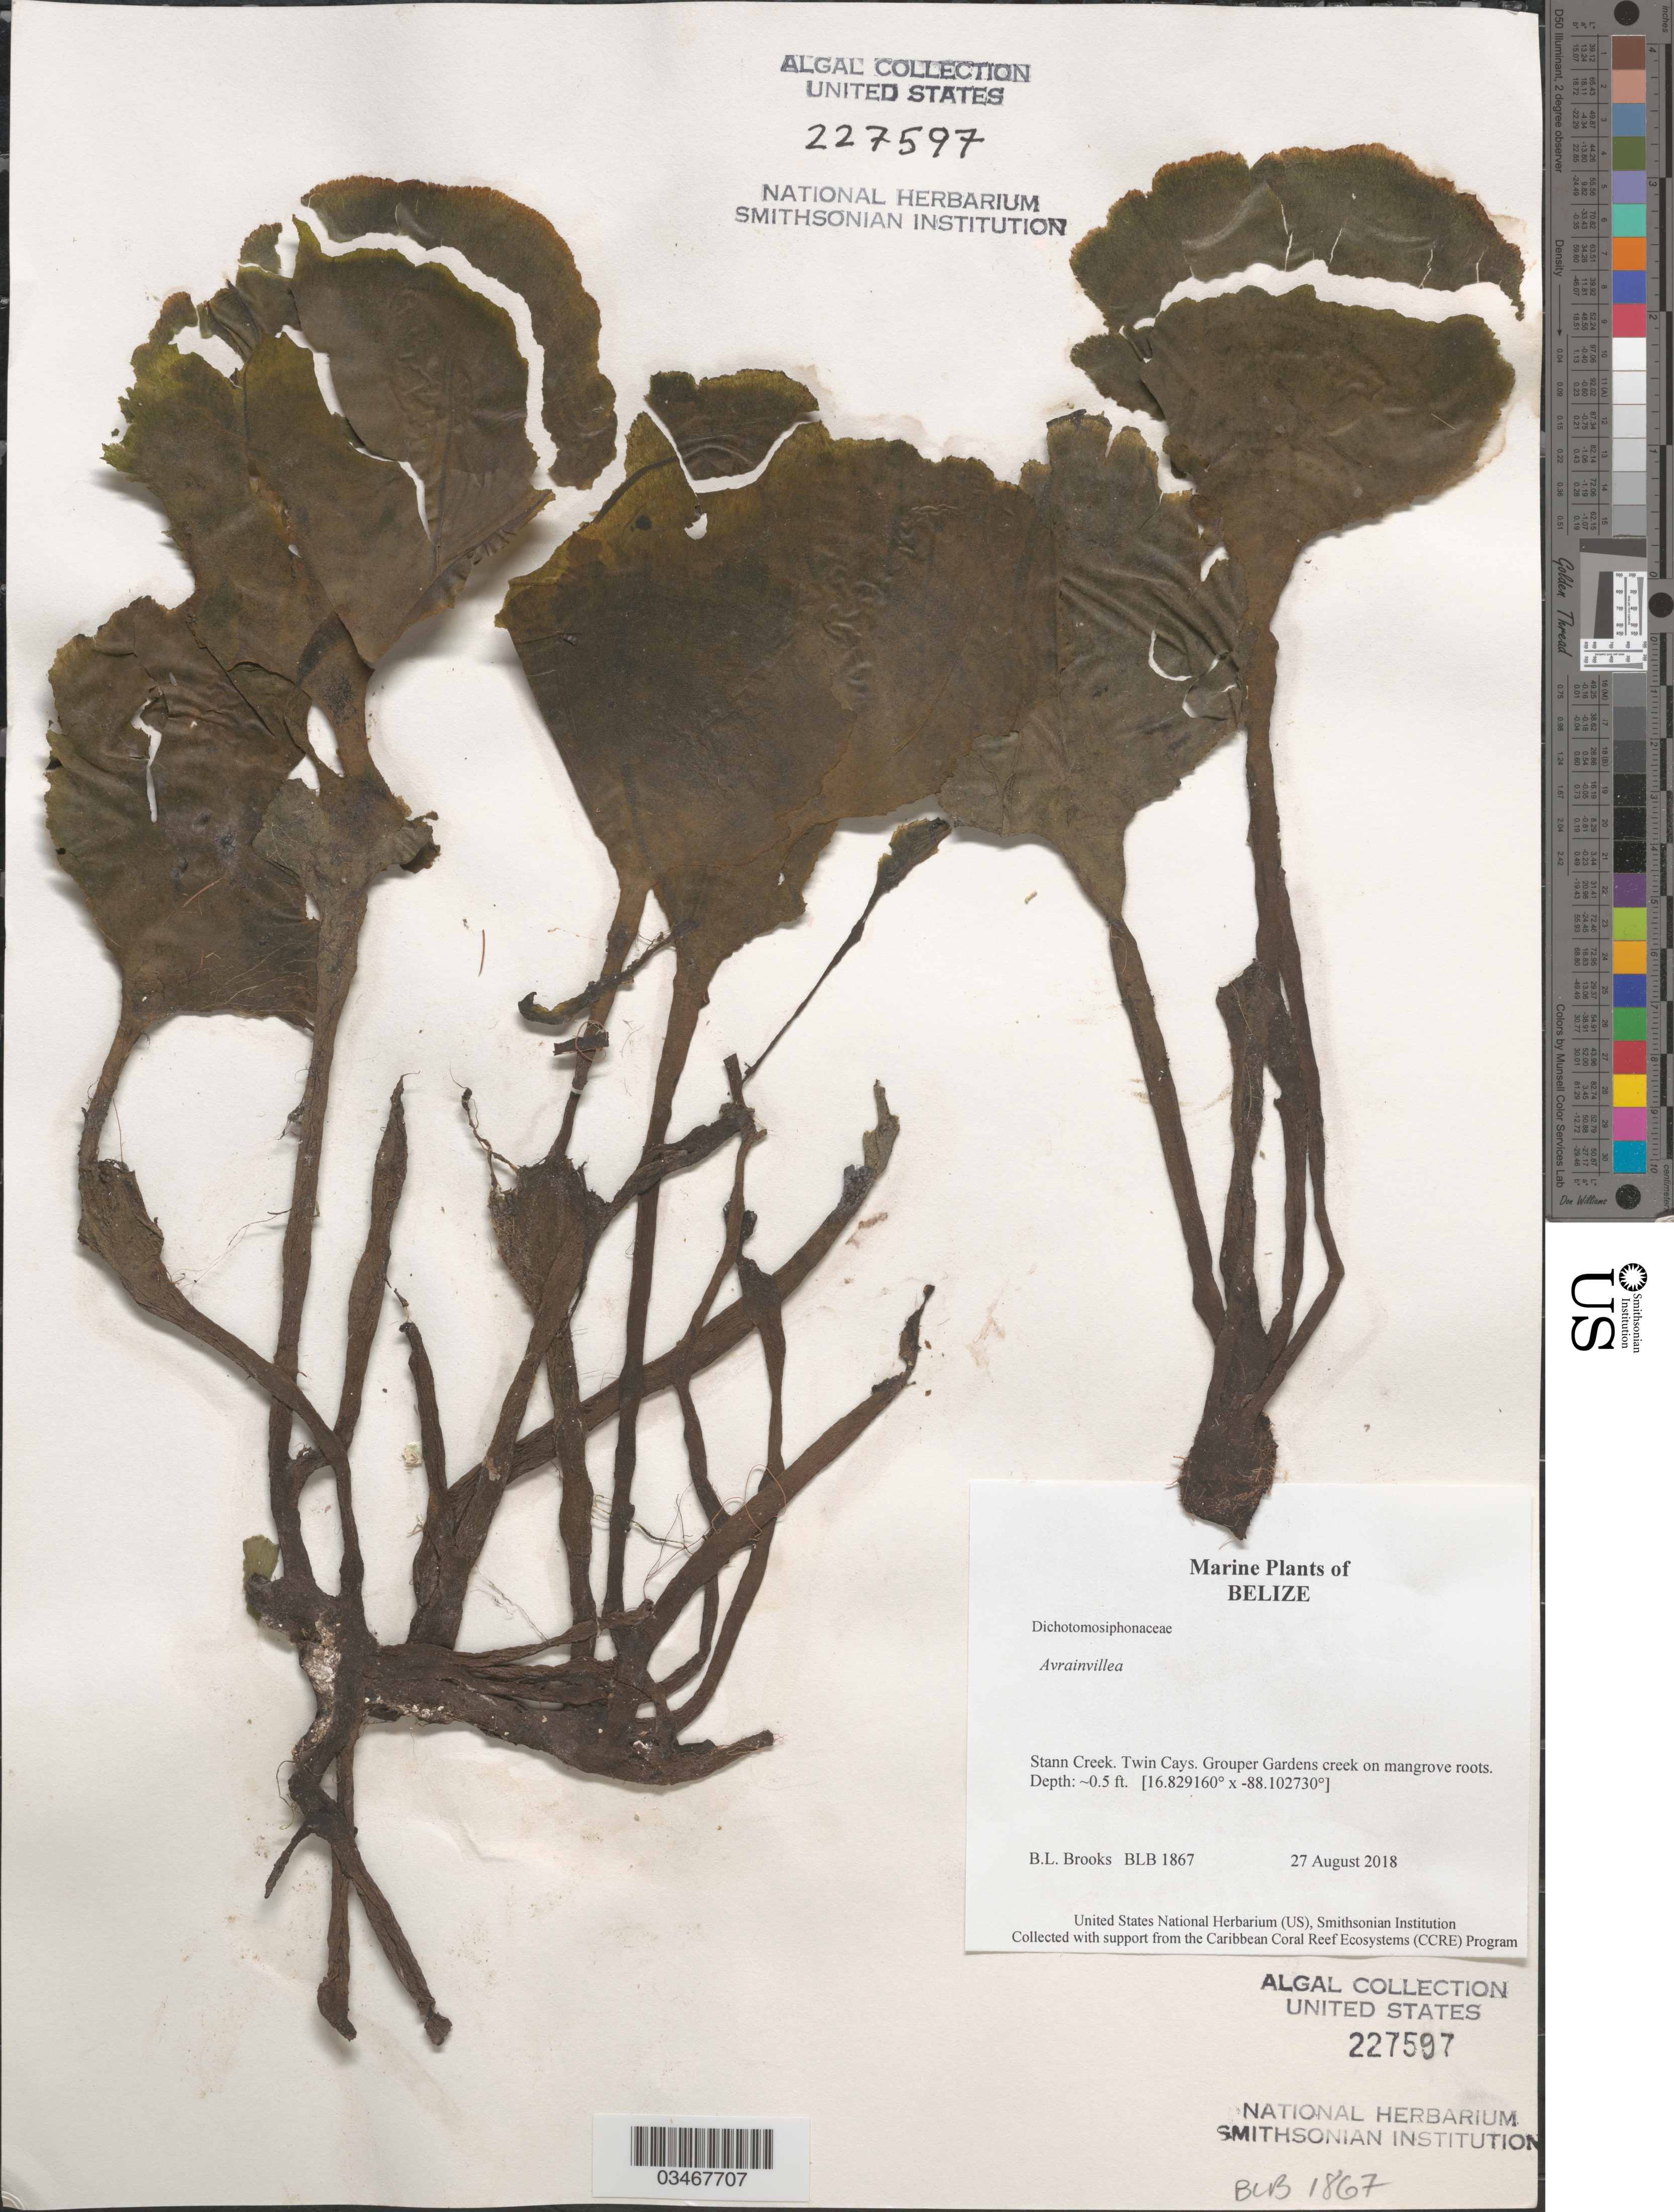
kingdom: Plantae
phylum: Chlorophyta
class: Ulvophyceae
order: Bryopsidales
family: Dichotomosiphonaceae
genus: Avrainvillea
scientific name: Avrainvillea sp.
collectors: B. Brooks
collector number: BLB 1867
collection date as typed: Transcribed d/m/y: 27/8/2018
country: Belize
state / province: Stann Creek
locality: Twin Cays. Grouper Gardens creek on mangrove roots.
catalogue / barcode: US 227597